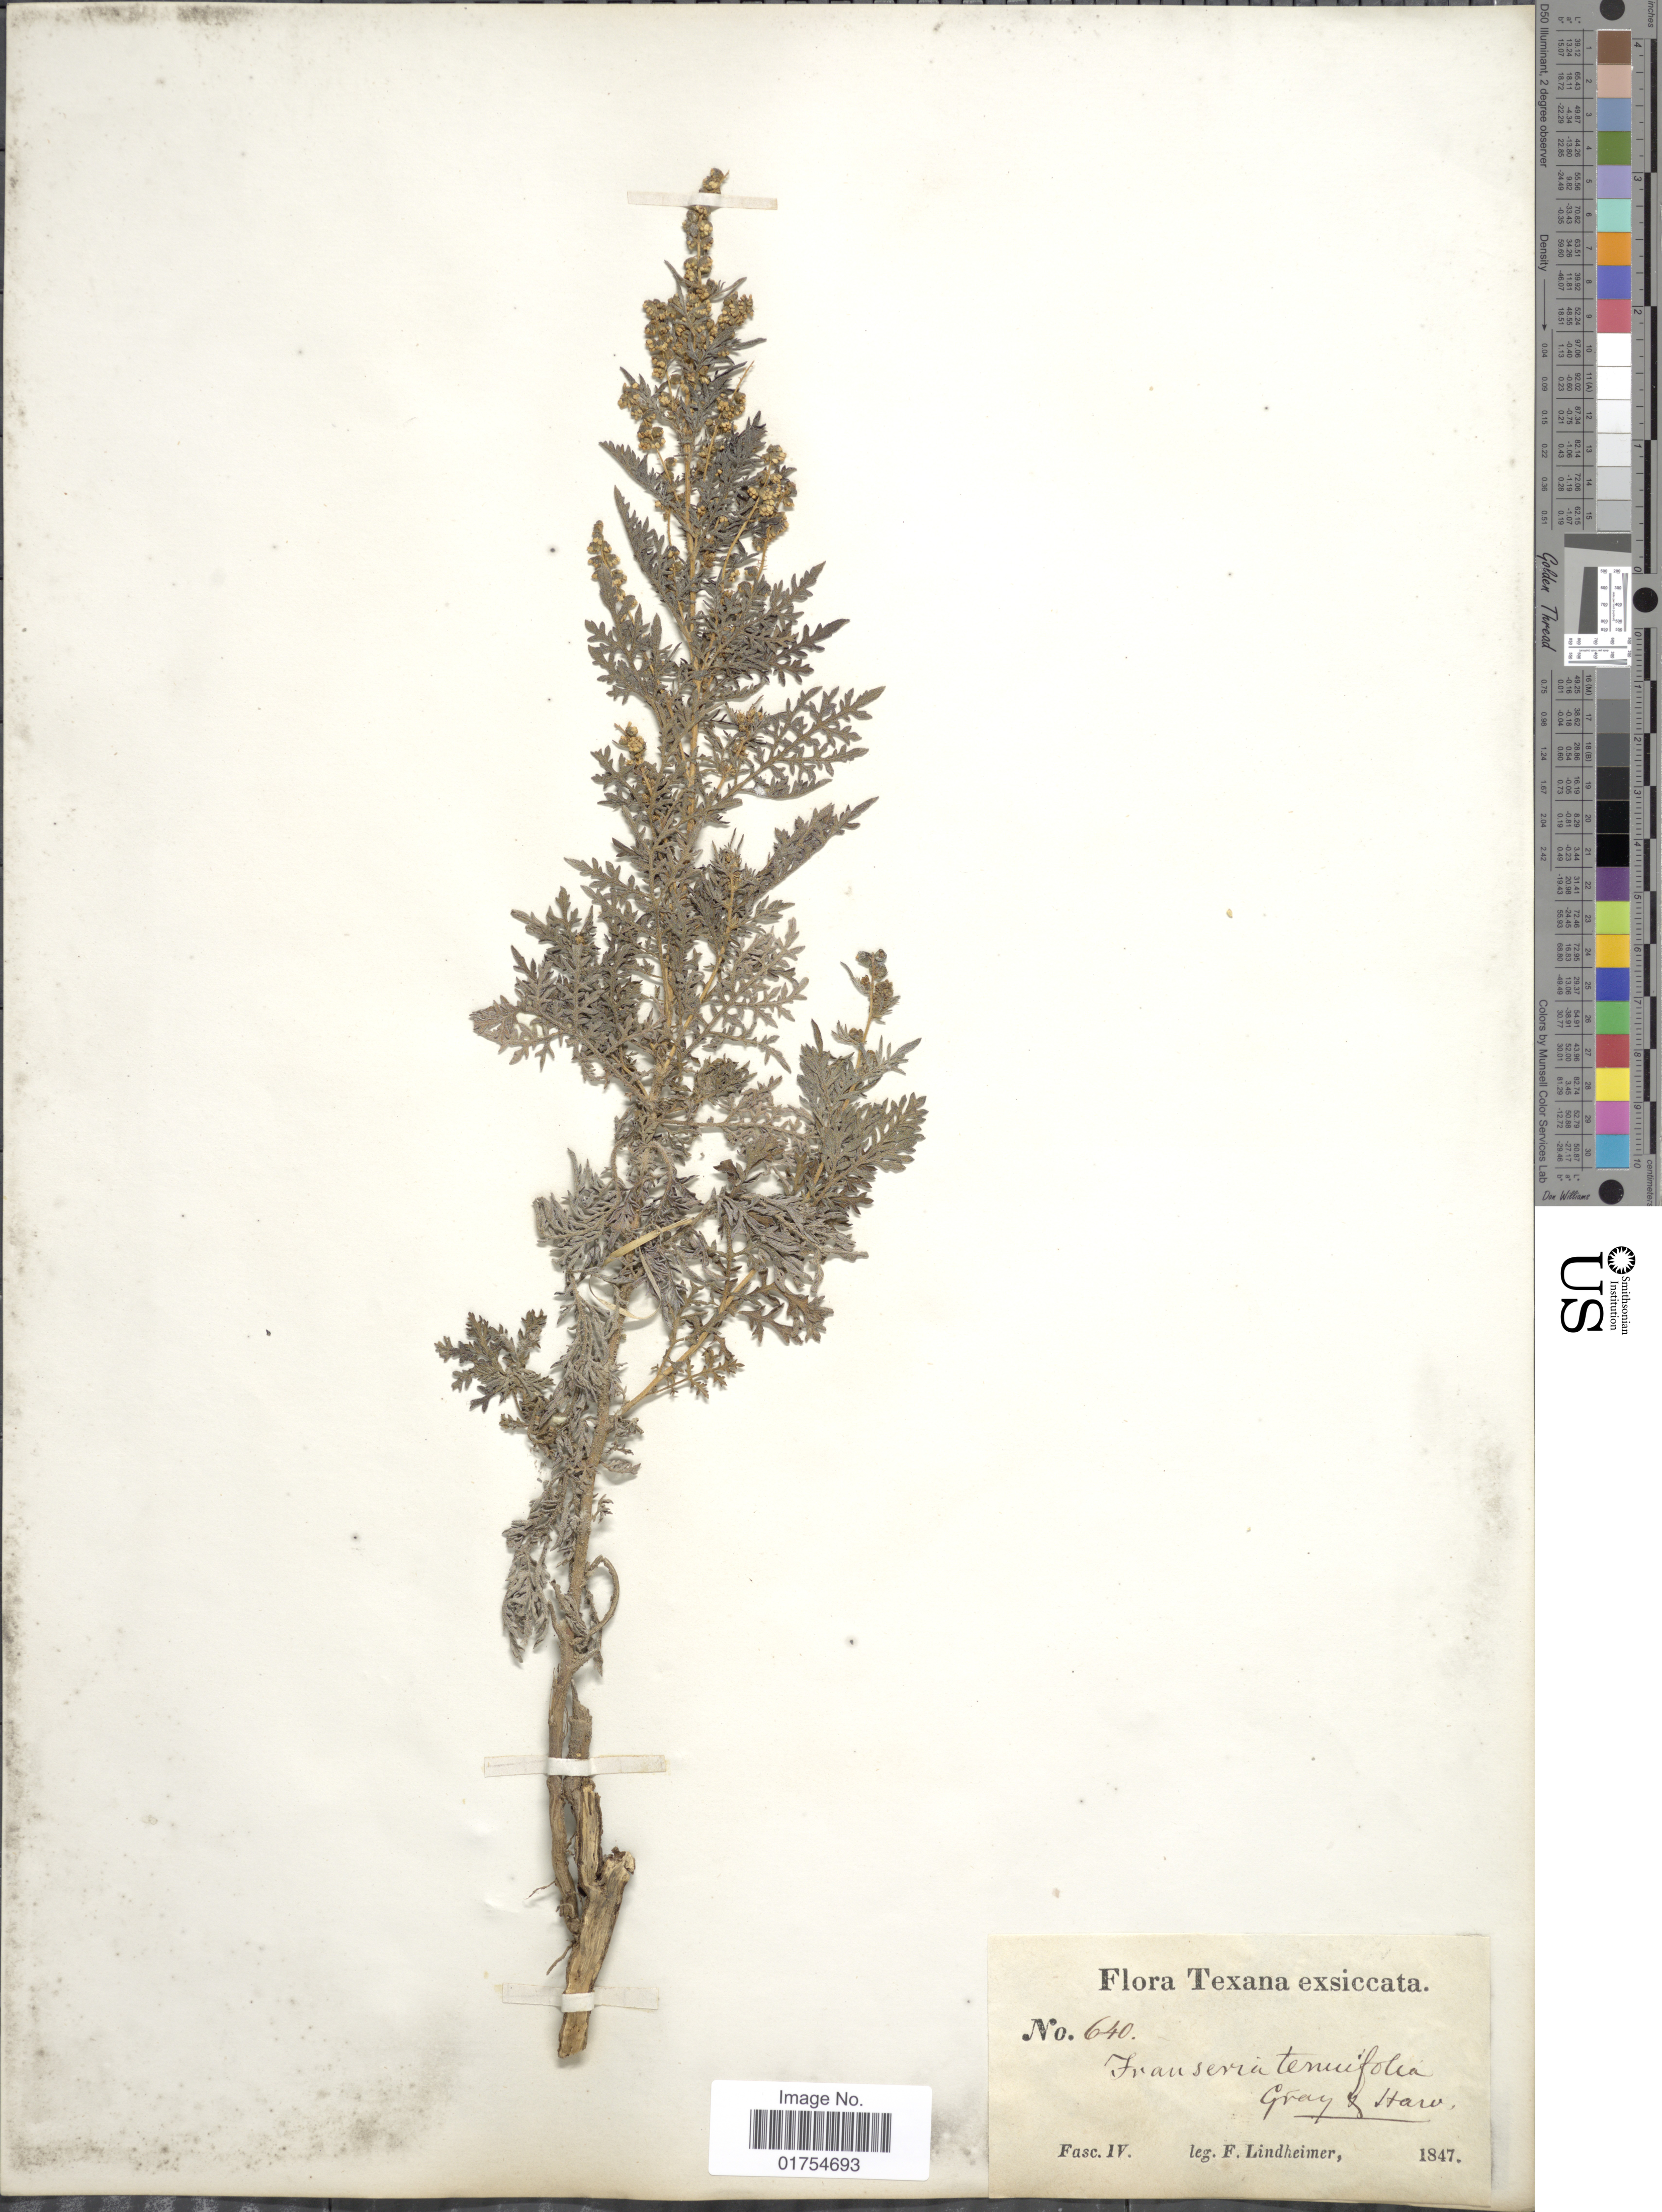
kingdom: Plantae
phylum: Tracheophyta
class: Magnoliopsida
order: Asterales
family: Asteraceae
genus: Franseria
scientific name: Franseria tenuifolia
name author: Harv. & A. Gray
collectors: F. J. Lindheimer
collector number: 640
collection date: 1847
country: United States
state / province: Texas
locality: Fasc. IV